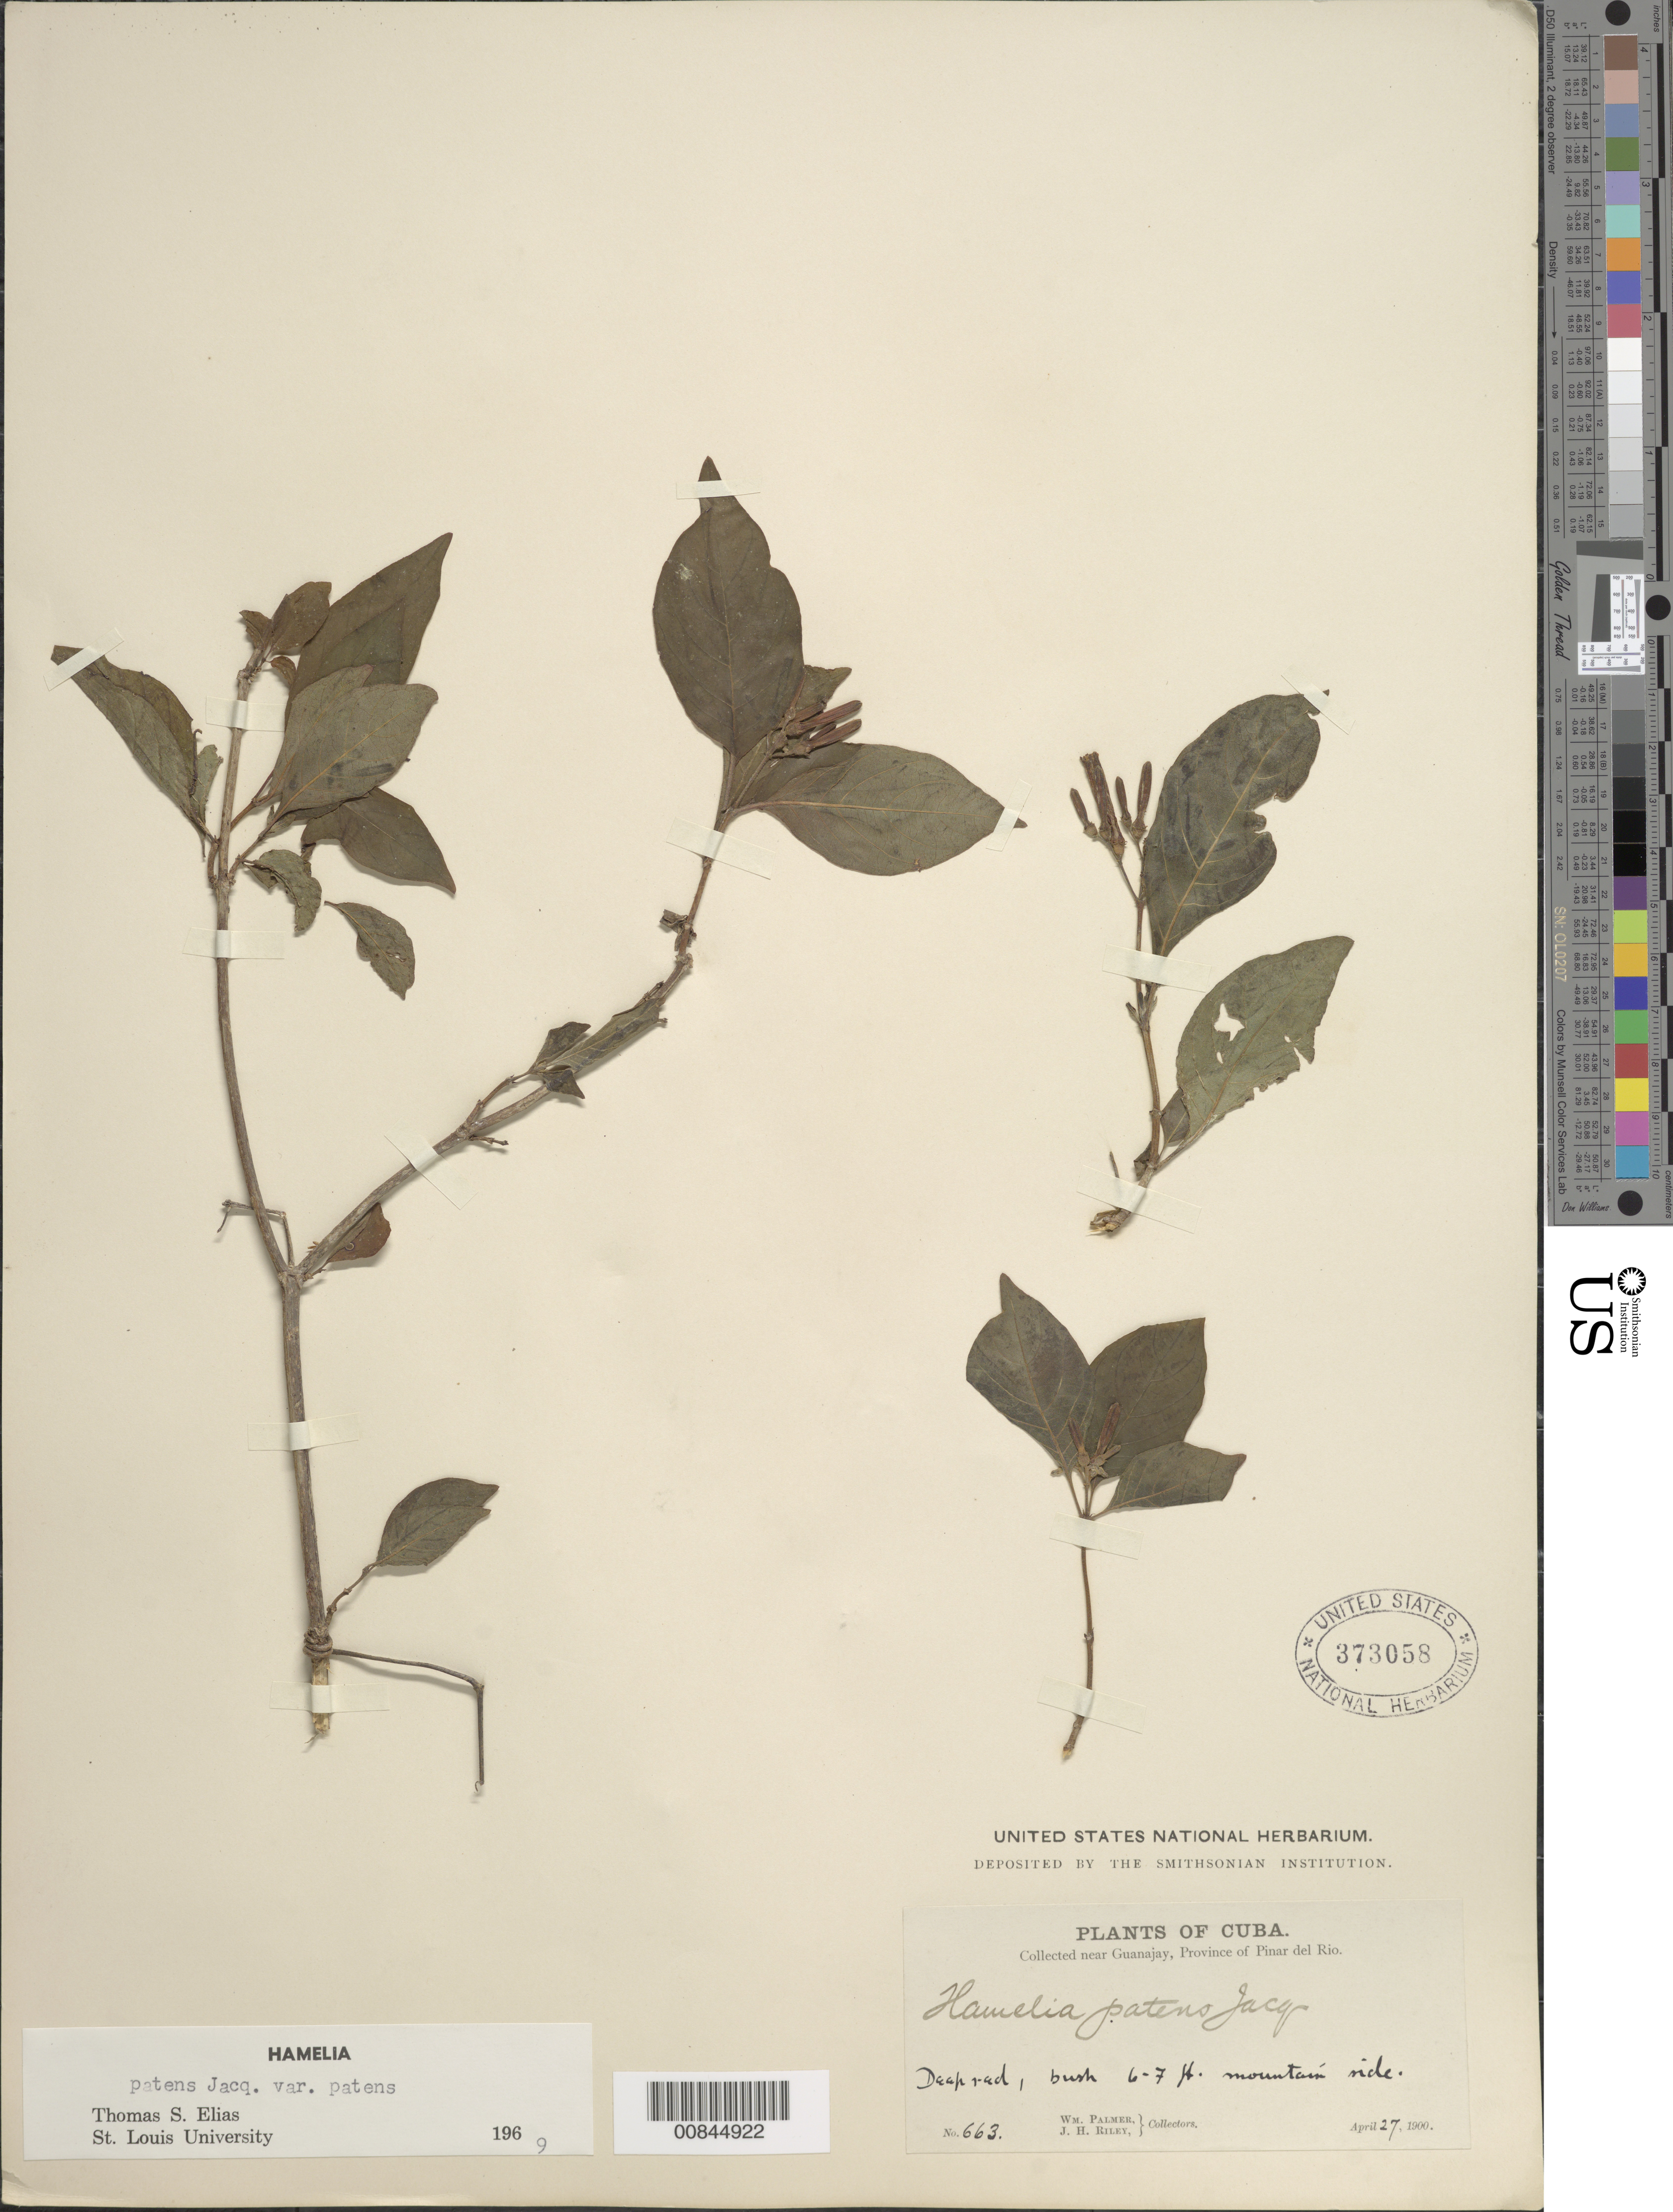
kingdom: Plantae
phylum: Tracheophyta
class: Magnoliopsida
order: Gentianales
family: Rubiaceae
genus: Hamelia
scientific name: Hamelia patens var. patens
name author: Jacq.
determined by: Elias, T. S.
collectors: W. Palmer & J. H. Riley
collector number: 663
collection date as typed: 27 Apr 1900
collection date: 1900-04-27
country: Cuba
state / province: Pinar del Río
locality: Near Guanajay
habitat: Mountain side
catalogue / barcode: US 373058